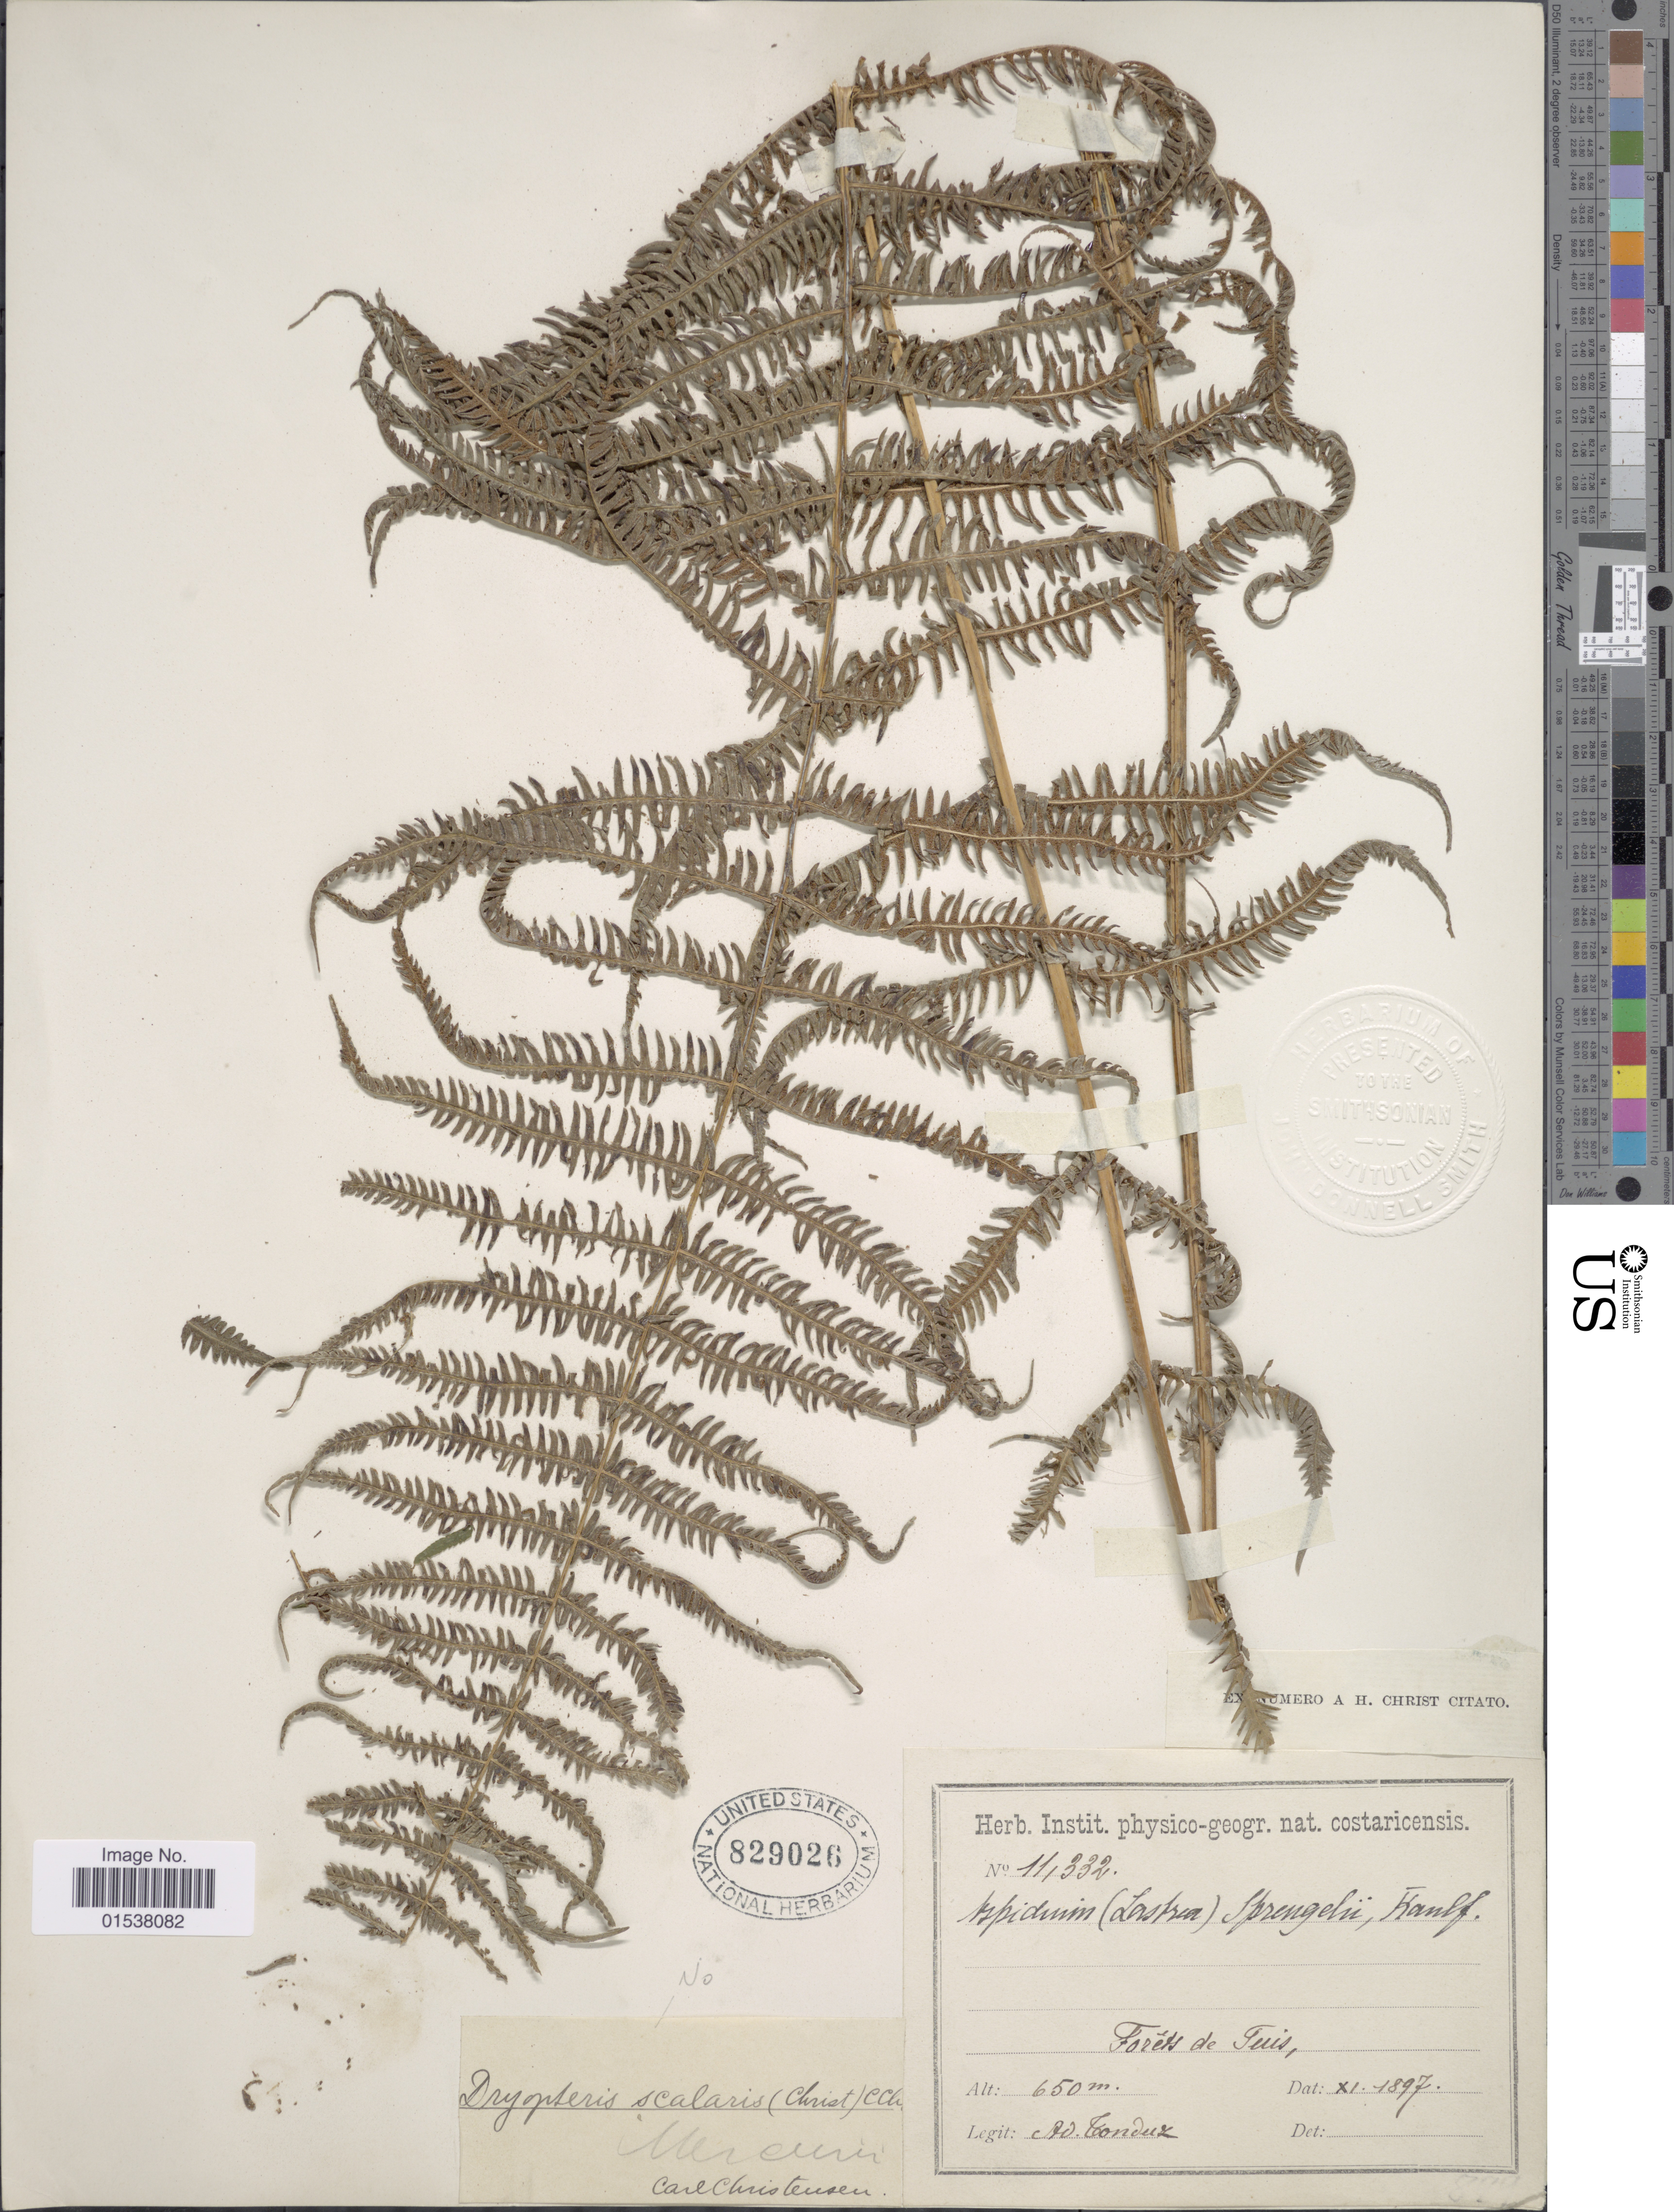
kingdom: Plantae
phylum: Tracheophyta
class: Polypodiopsida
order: Polypodiales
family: Thelypteridaceae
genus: Amauropelta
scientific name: Amauropelta balbisii (Spreng.) comb. nov., ined. 2015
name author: (Spreng.)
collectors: A. Tonduz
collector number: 11332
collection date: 1897-11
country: Costa Rica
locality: Forets de Tuis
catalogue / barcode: US 829026